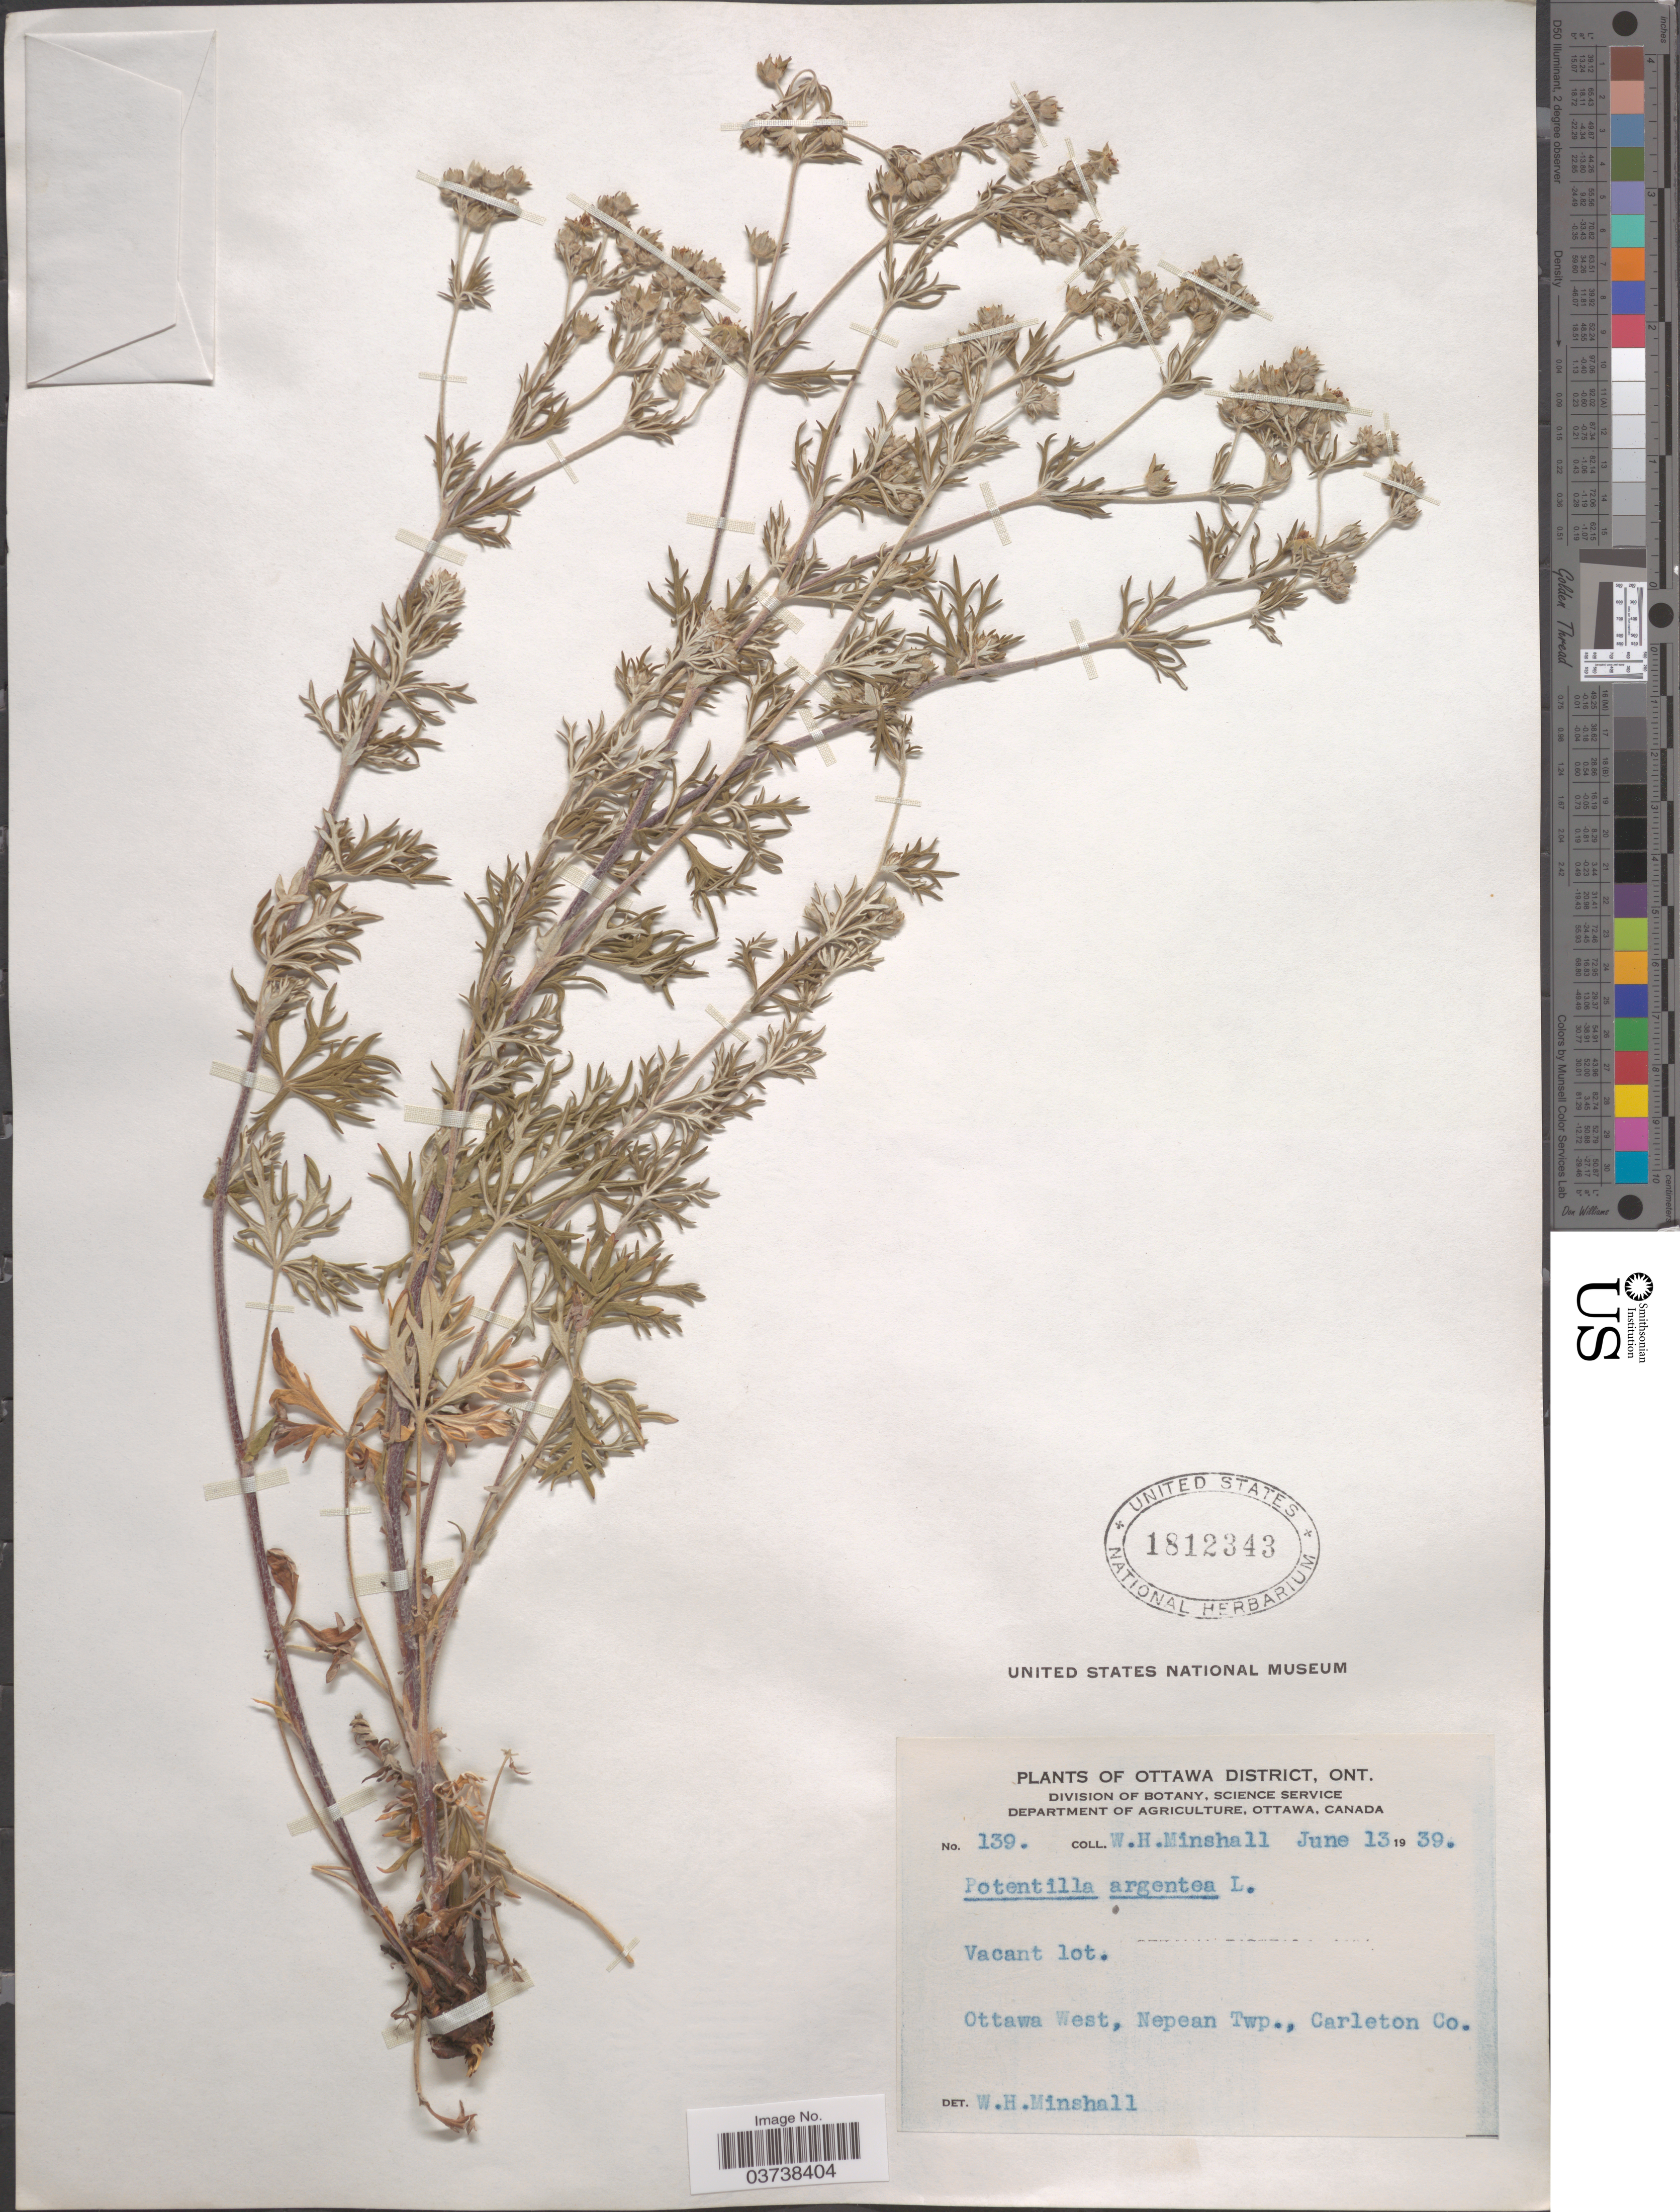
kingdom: Plantae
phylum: Tracheophyta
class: Magnoliopsida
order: Rosales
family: Rosaceae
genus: Potentilla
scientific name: Potentilla argentea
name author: L.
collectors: W. Minshall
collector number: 139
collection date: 1939-06-13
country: Canada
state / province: Ontario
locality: Ottawa District. Ottawa West, Nepean Twp., Carleton Co.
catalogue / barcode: US 1812343